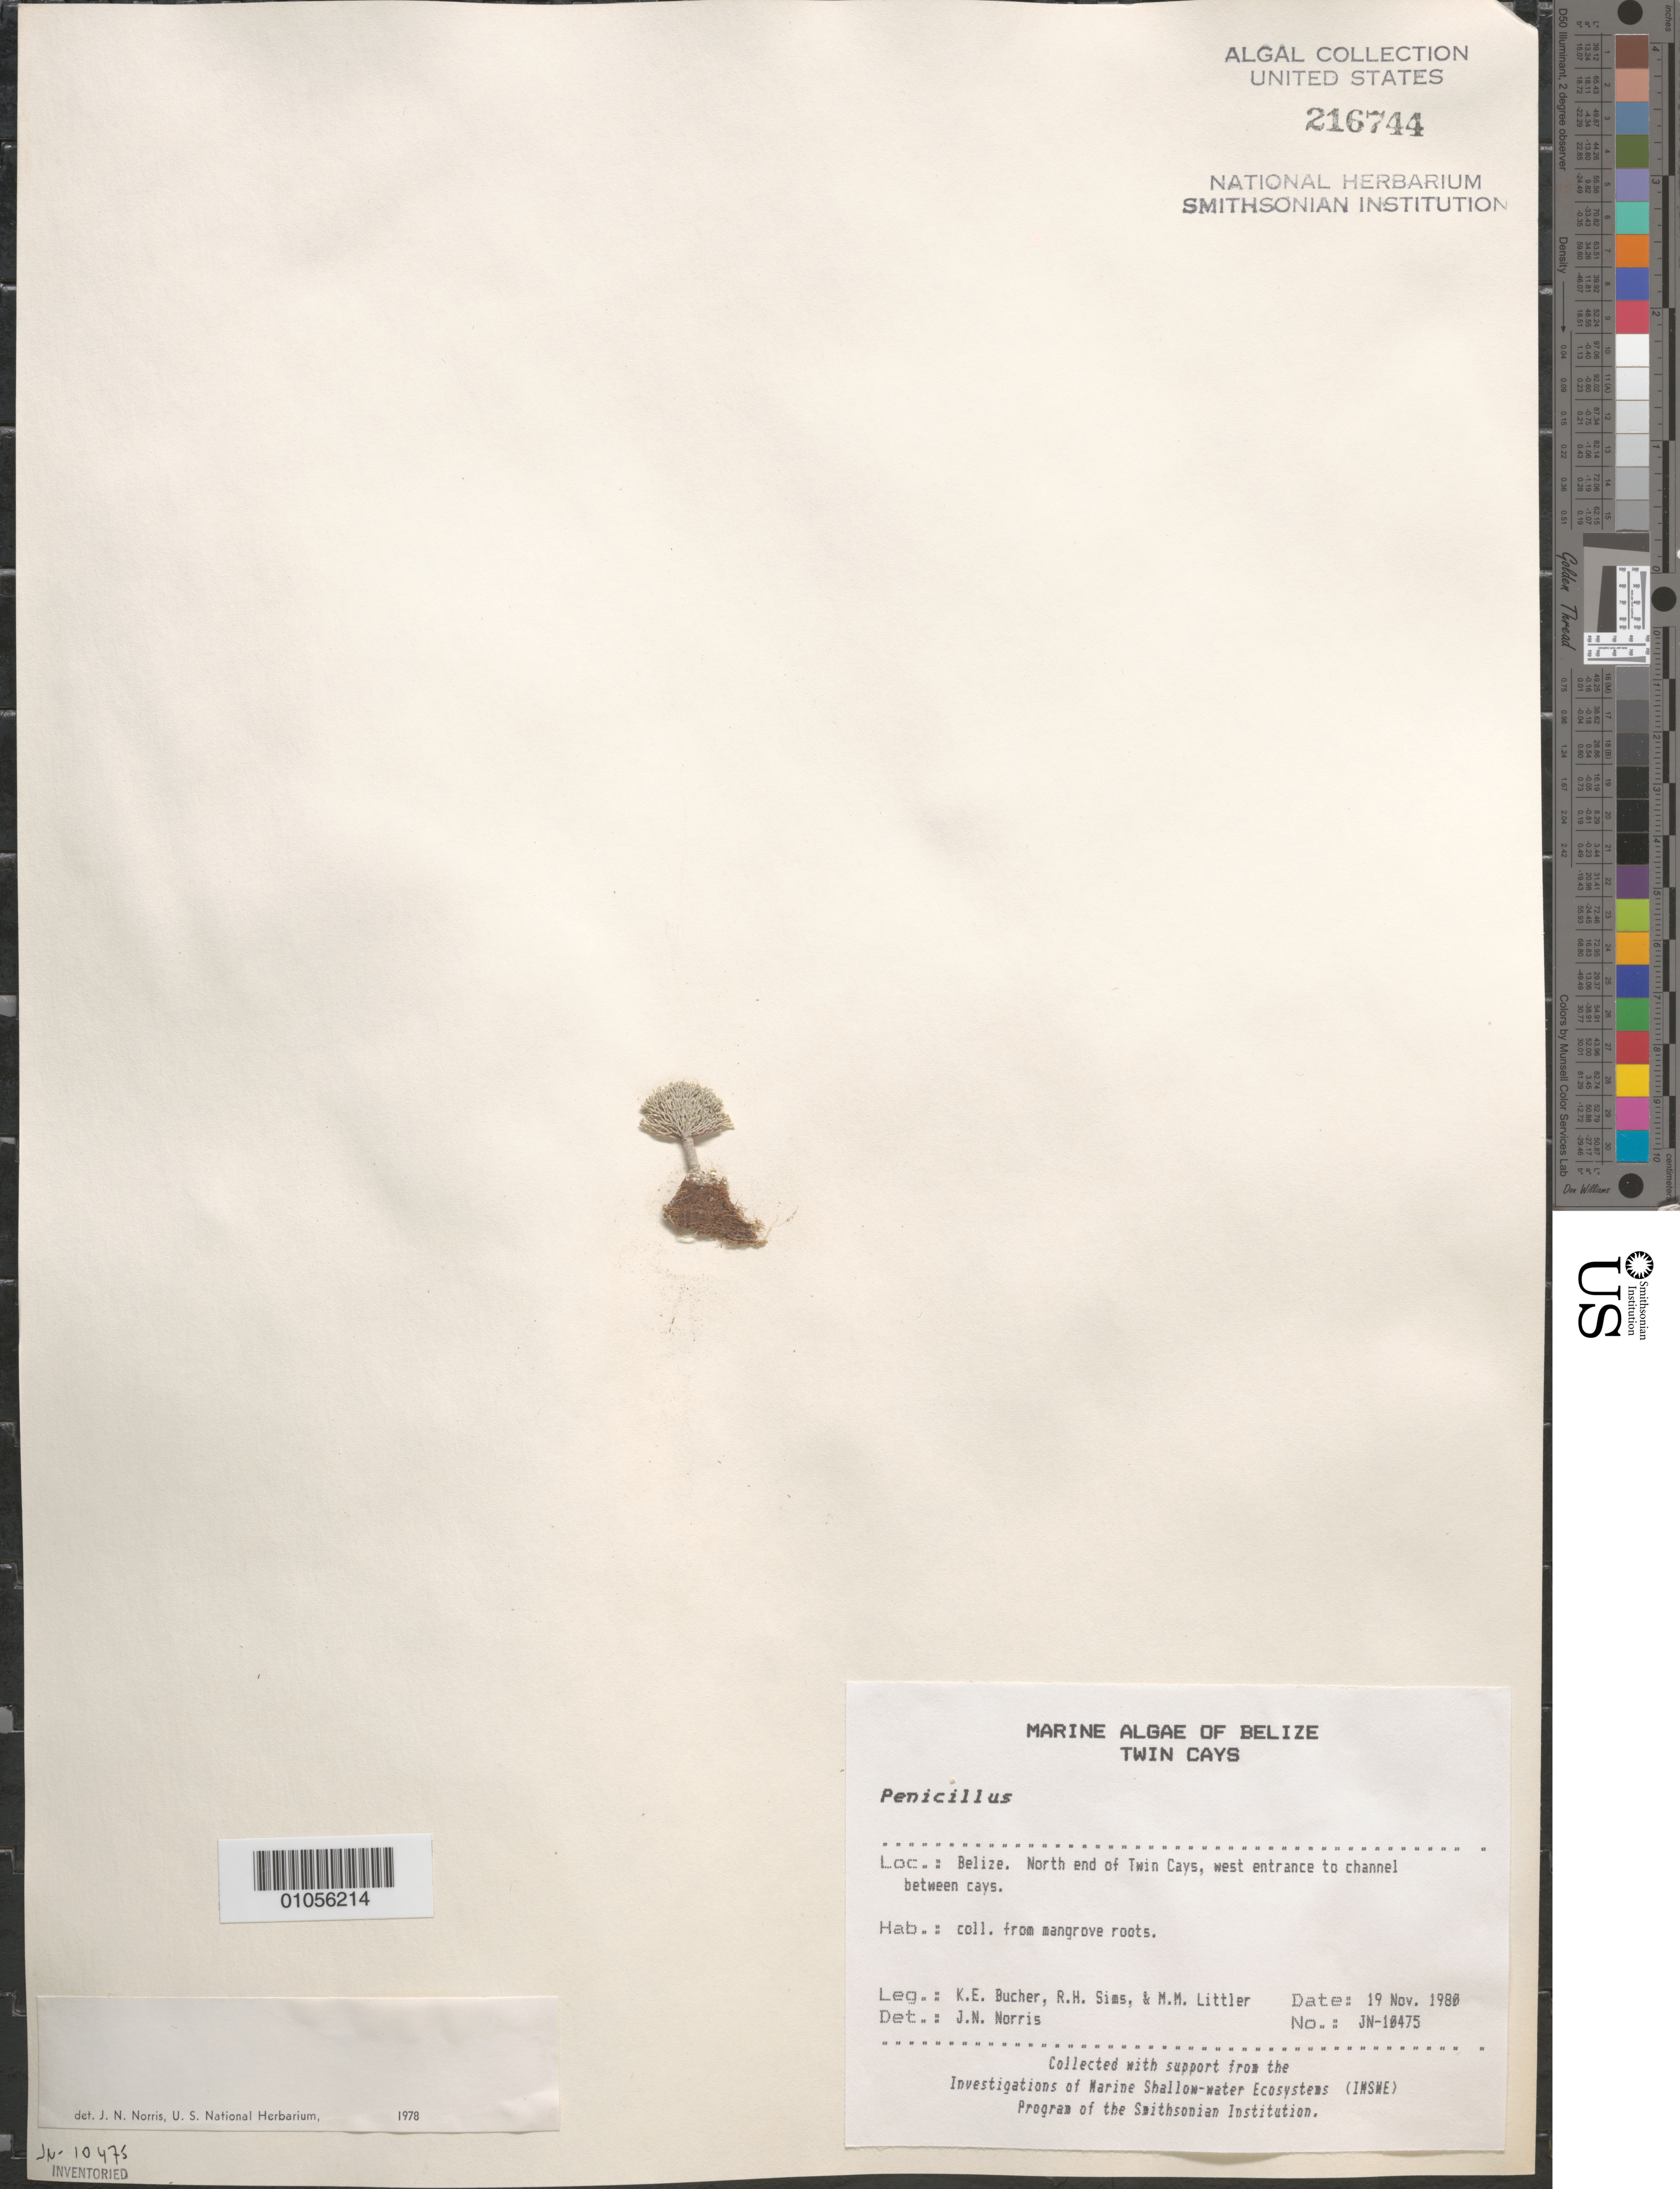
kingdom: Plantae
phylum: Chlorophyta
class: Ulvophyceae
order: Bryopsidales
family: Udoteaceae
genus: Penicillus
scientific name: Penicillus sp.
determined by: Norris, James N.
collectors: K. E. Bucher, R. H. Sims & M. M. Littler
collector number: JN-10475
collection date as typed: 19 Nov 1980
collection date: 1980-11-19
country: Belize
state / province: Stann Creek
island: Twin Cays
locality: North end of Twin Cays, west entrance to channel between cays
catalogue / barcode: US 216744